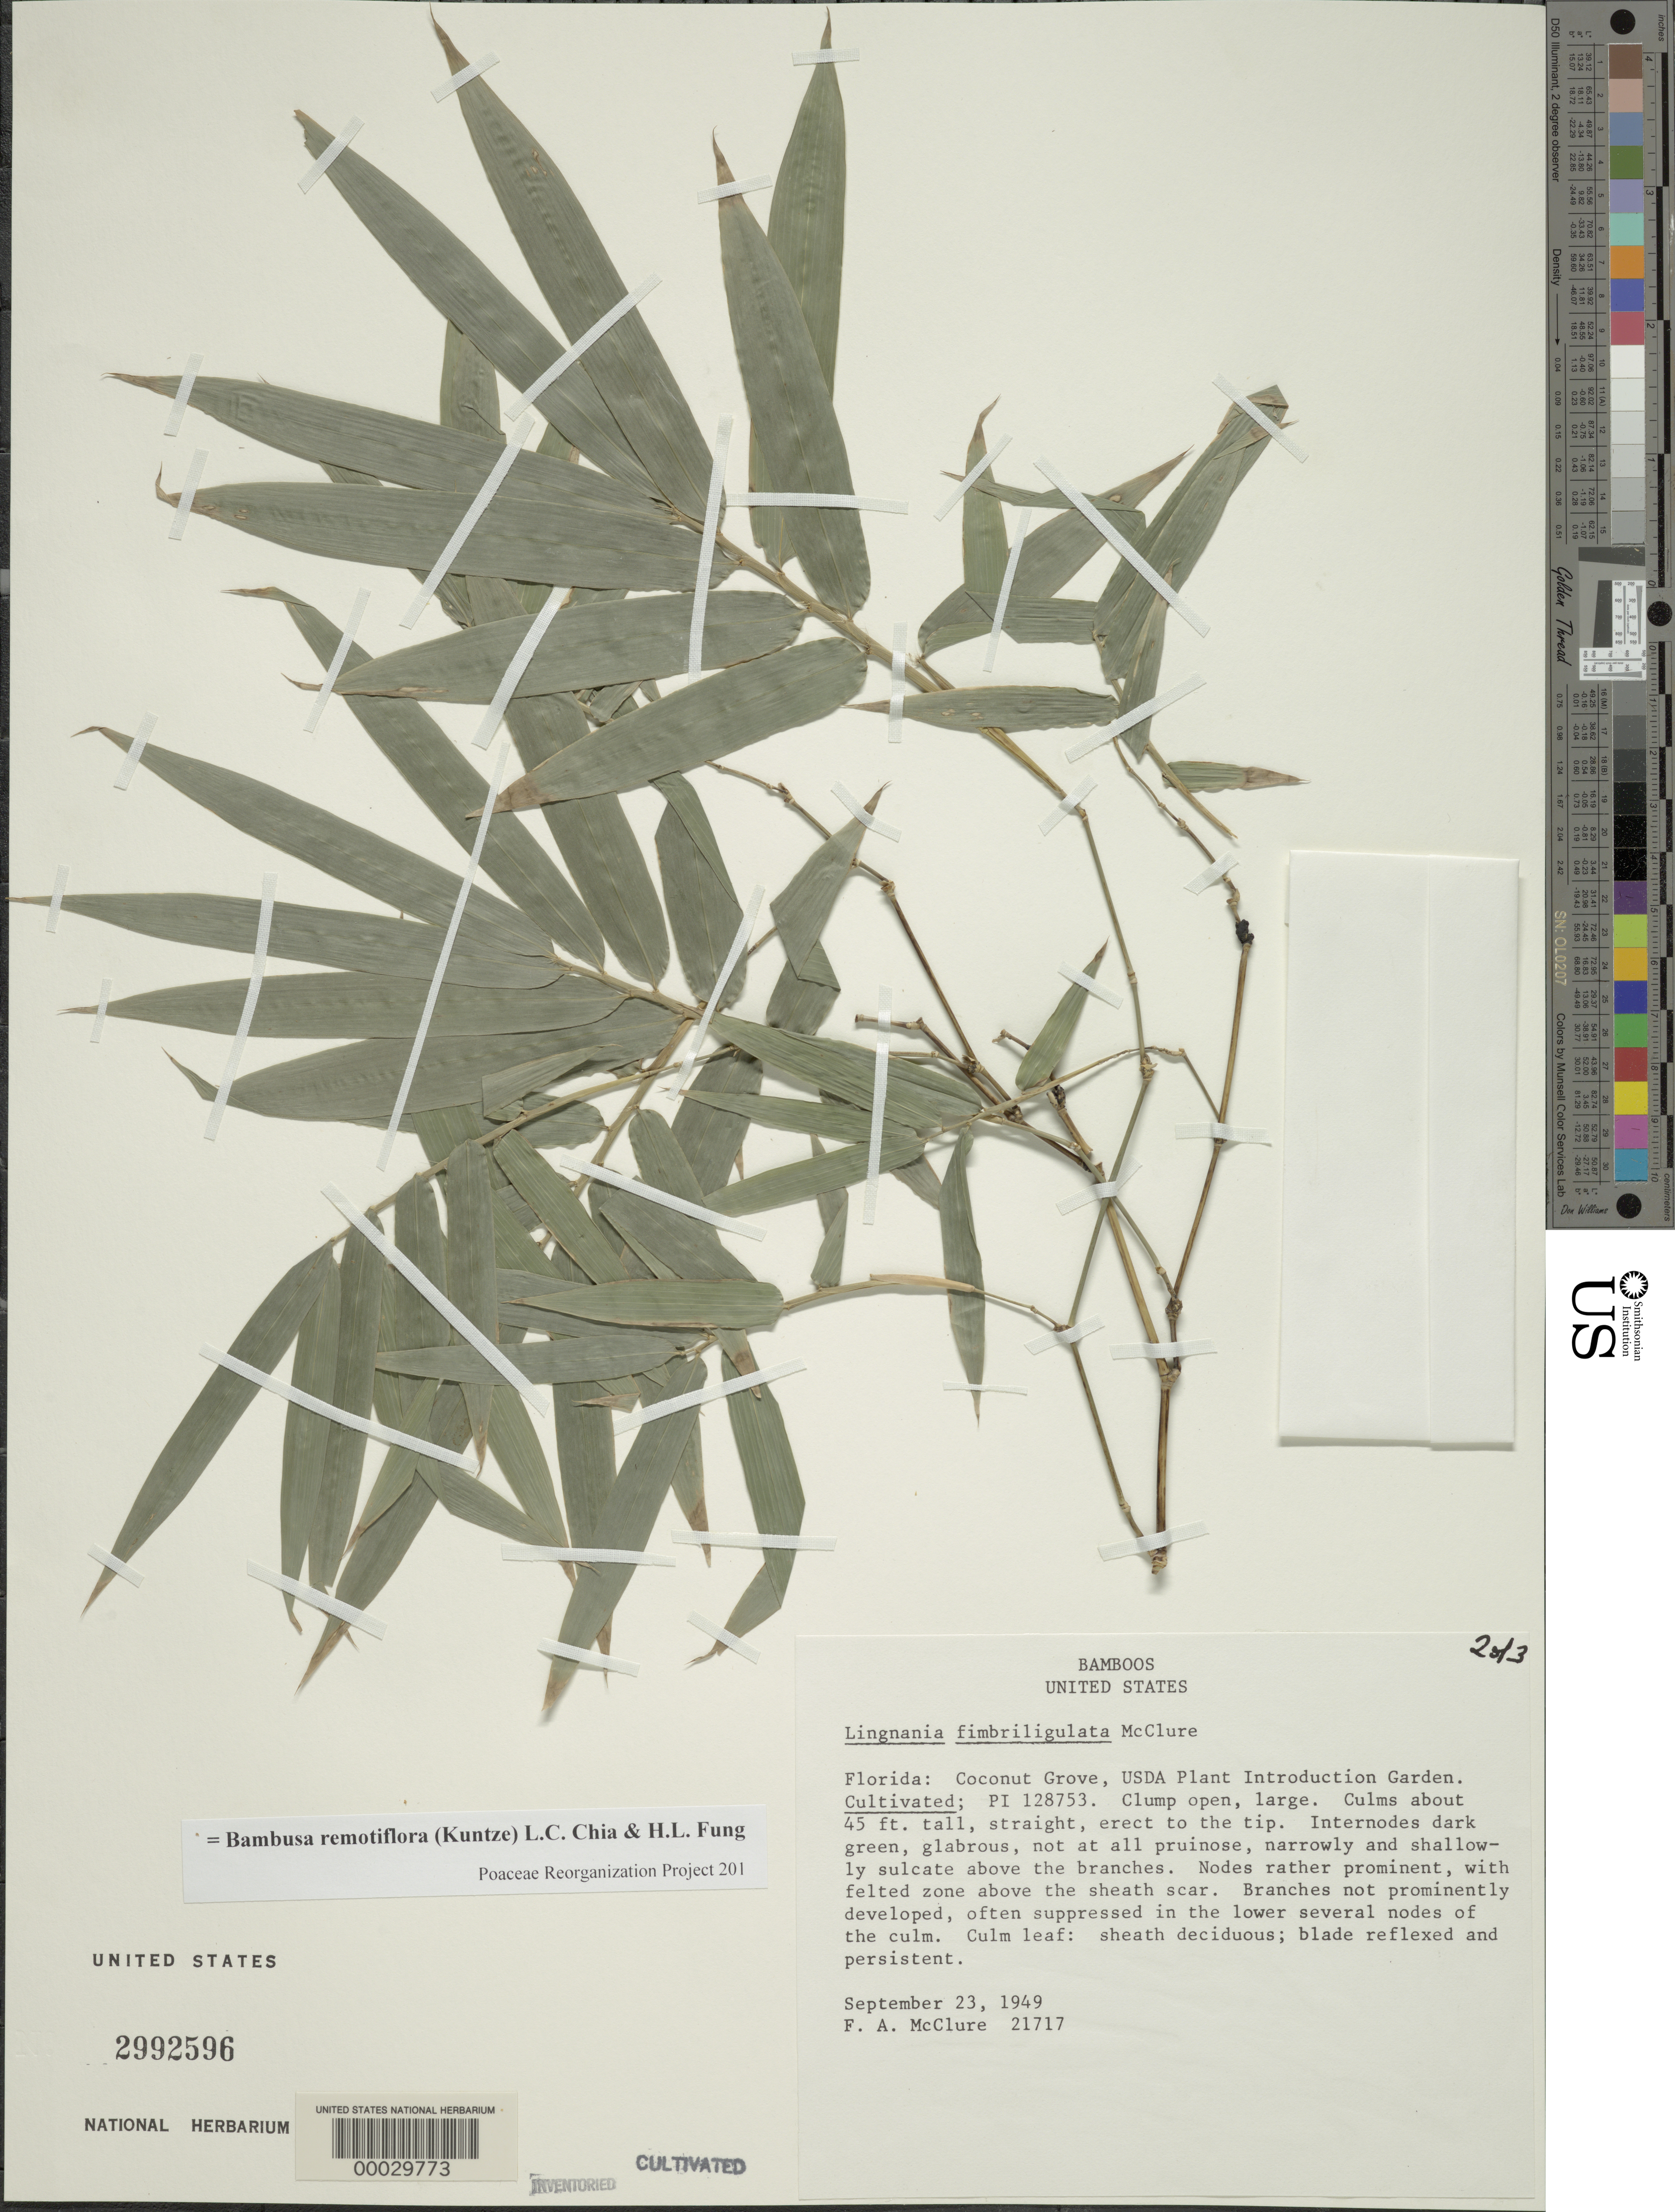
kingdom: Plantae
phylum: Tracheophyta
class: Liliopsida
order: Poales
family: Poaceae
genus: Bambusa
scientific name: Bambusa remotiflora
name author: (Kuntze) Chia & H.L. Fung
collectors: F. A. McClure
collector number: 21717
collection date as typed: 23 Sep 1949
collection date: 1949-09-23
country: United States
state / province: Florida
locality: Coconut grove, usda plant intro. garden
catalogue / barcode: US 2992596